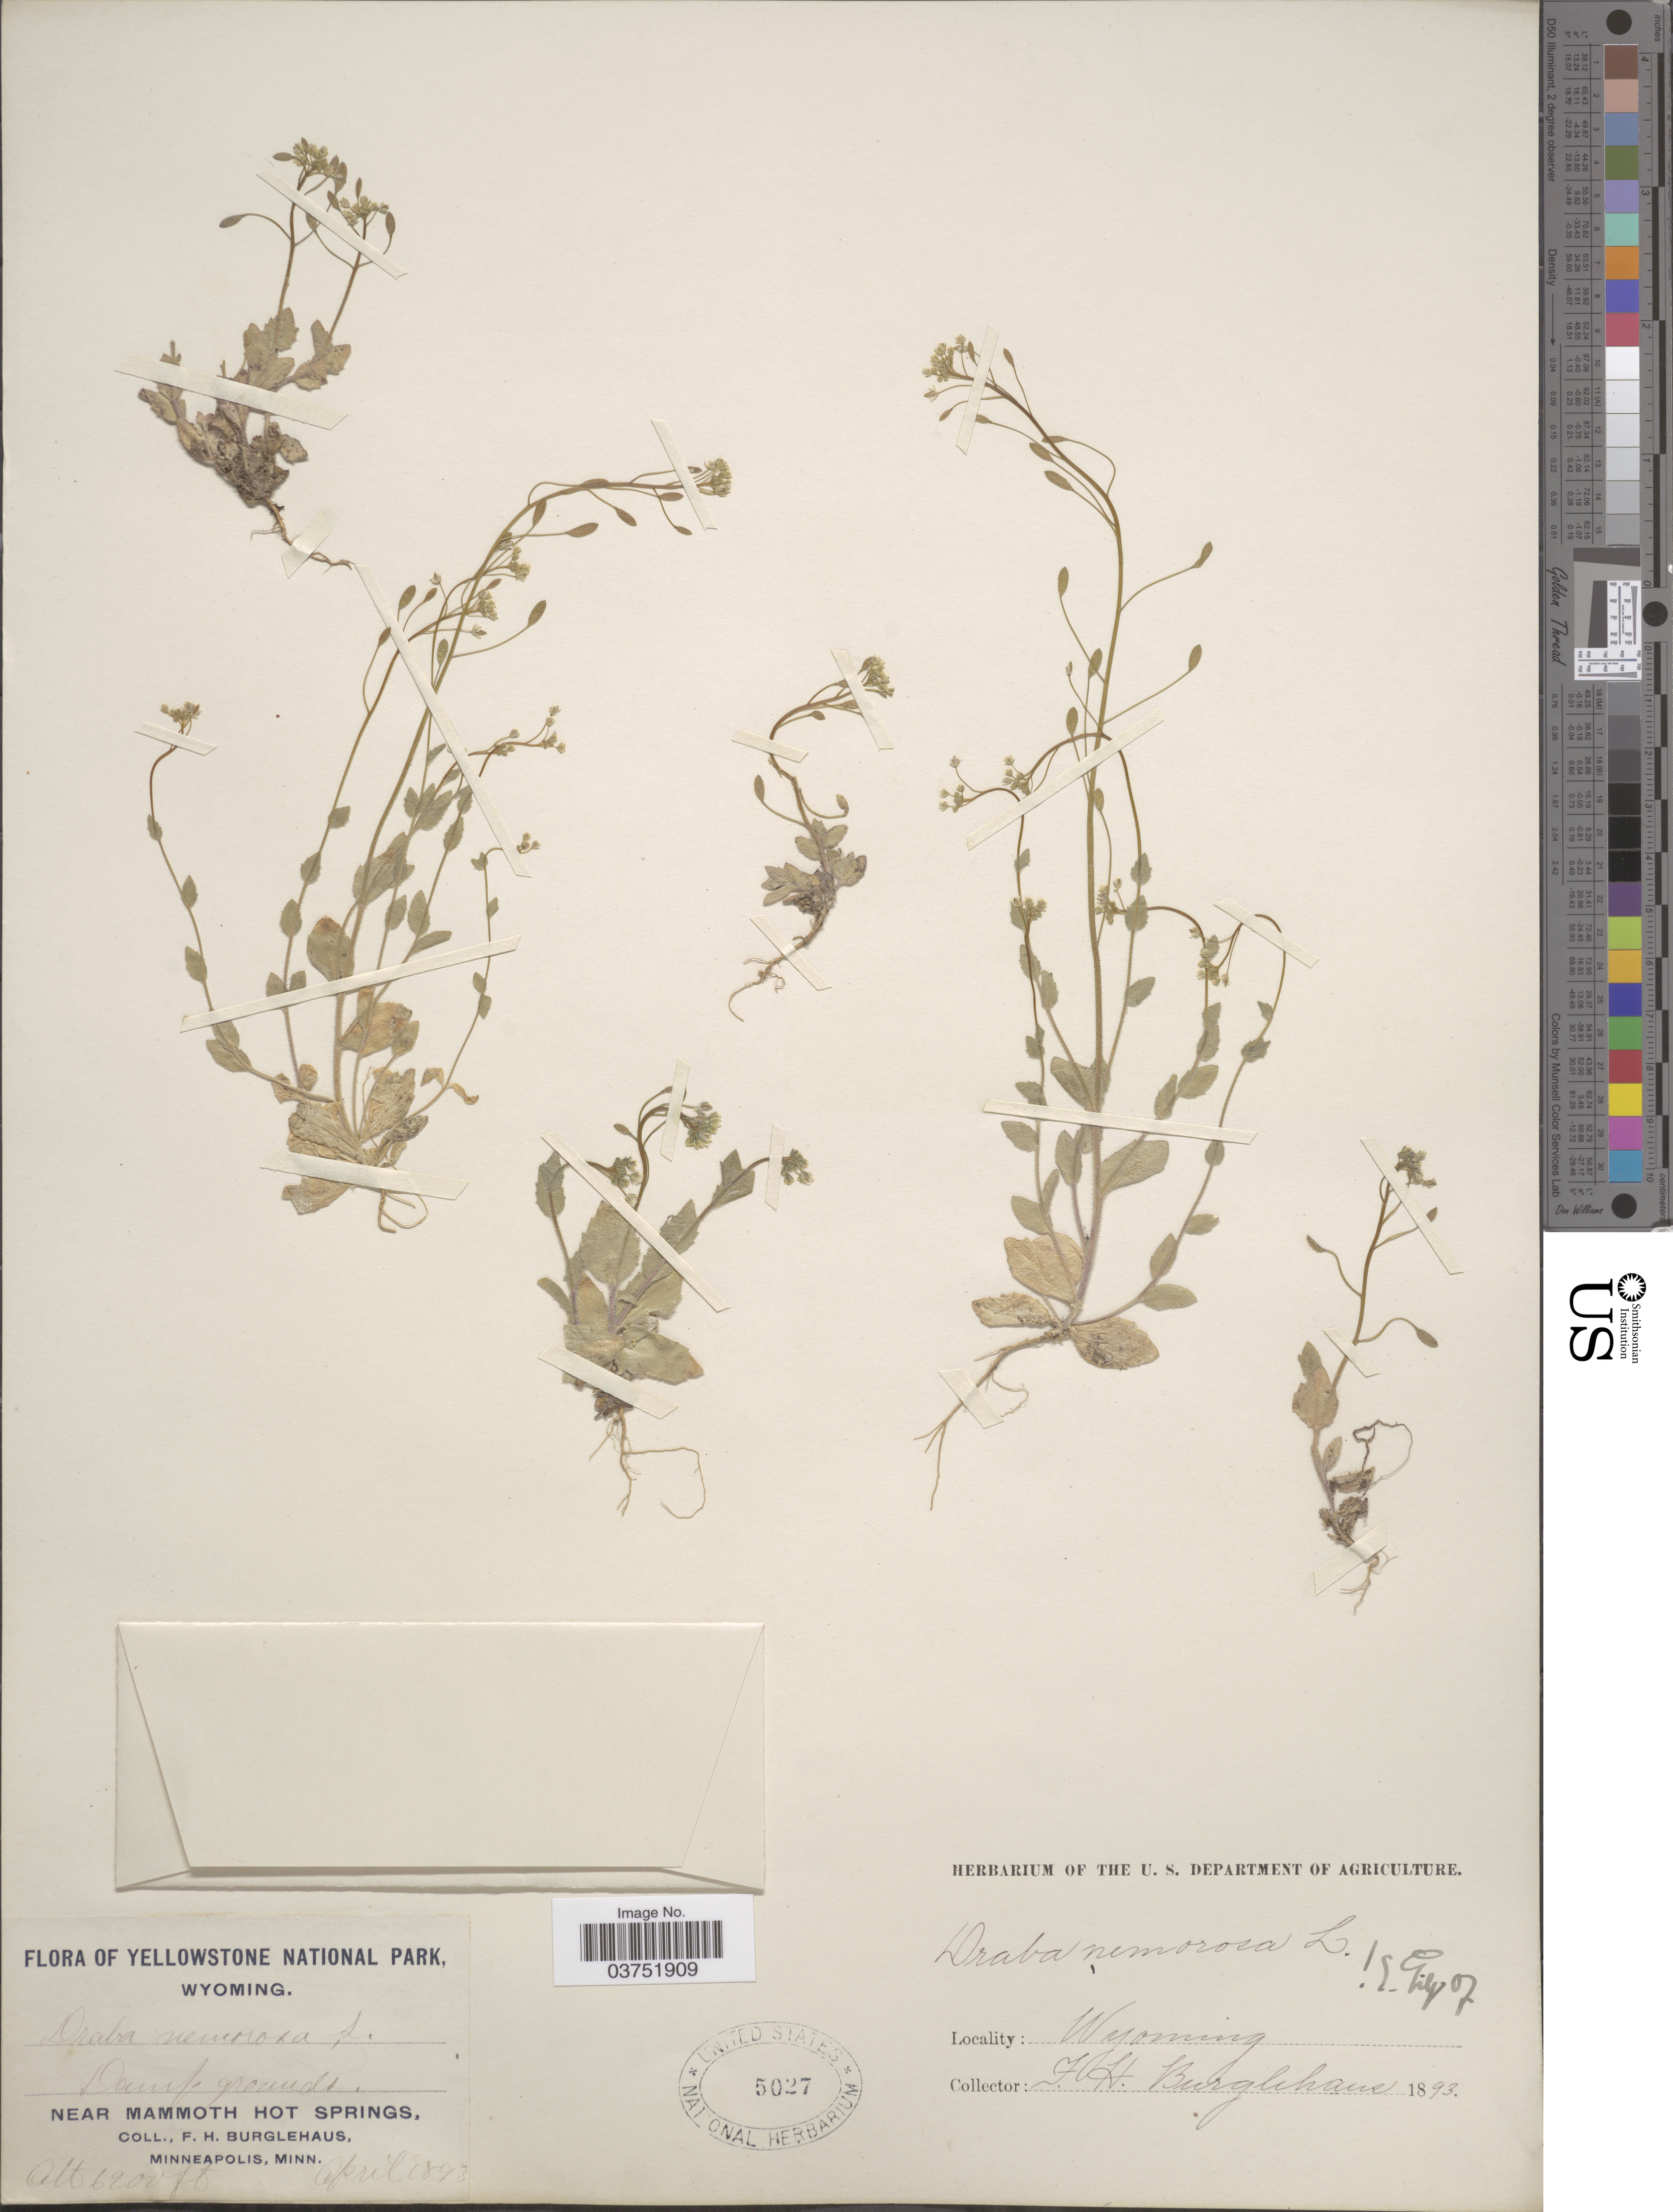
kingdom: Plantae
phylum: Tracheophyta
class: Magnoliopsida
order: Brassicales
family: Brassicaceae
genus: Draba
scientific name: Draba nemorosa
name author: L.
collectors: F. Burglehaus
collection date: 1893-04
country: United States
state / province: Wyoming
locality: Yellowstone National Park. Near Mammoth Hot Springs.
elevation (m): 1890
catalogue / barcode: US 5027